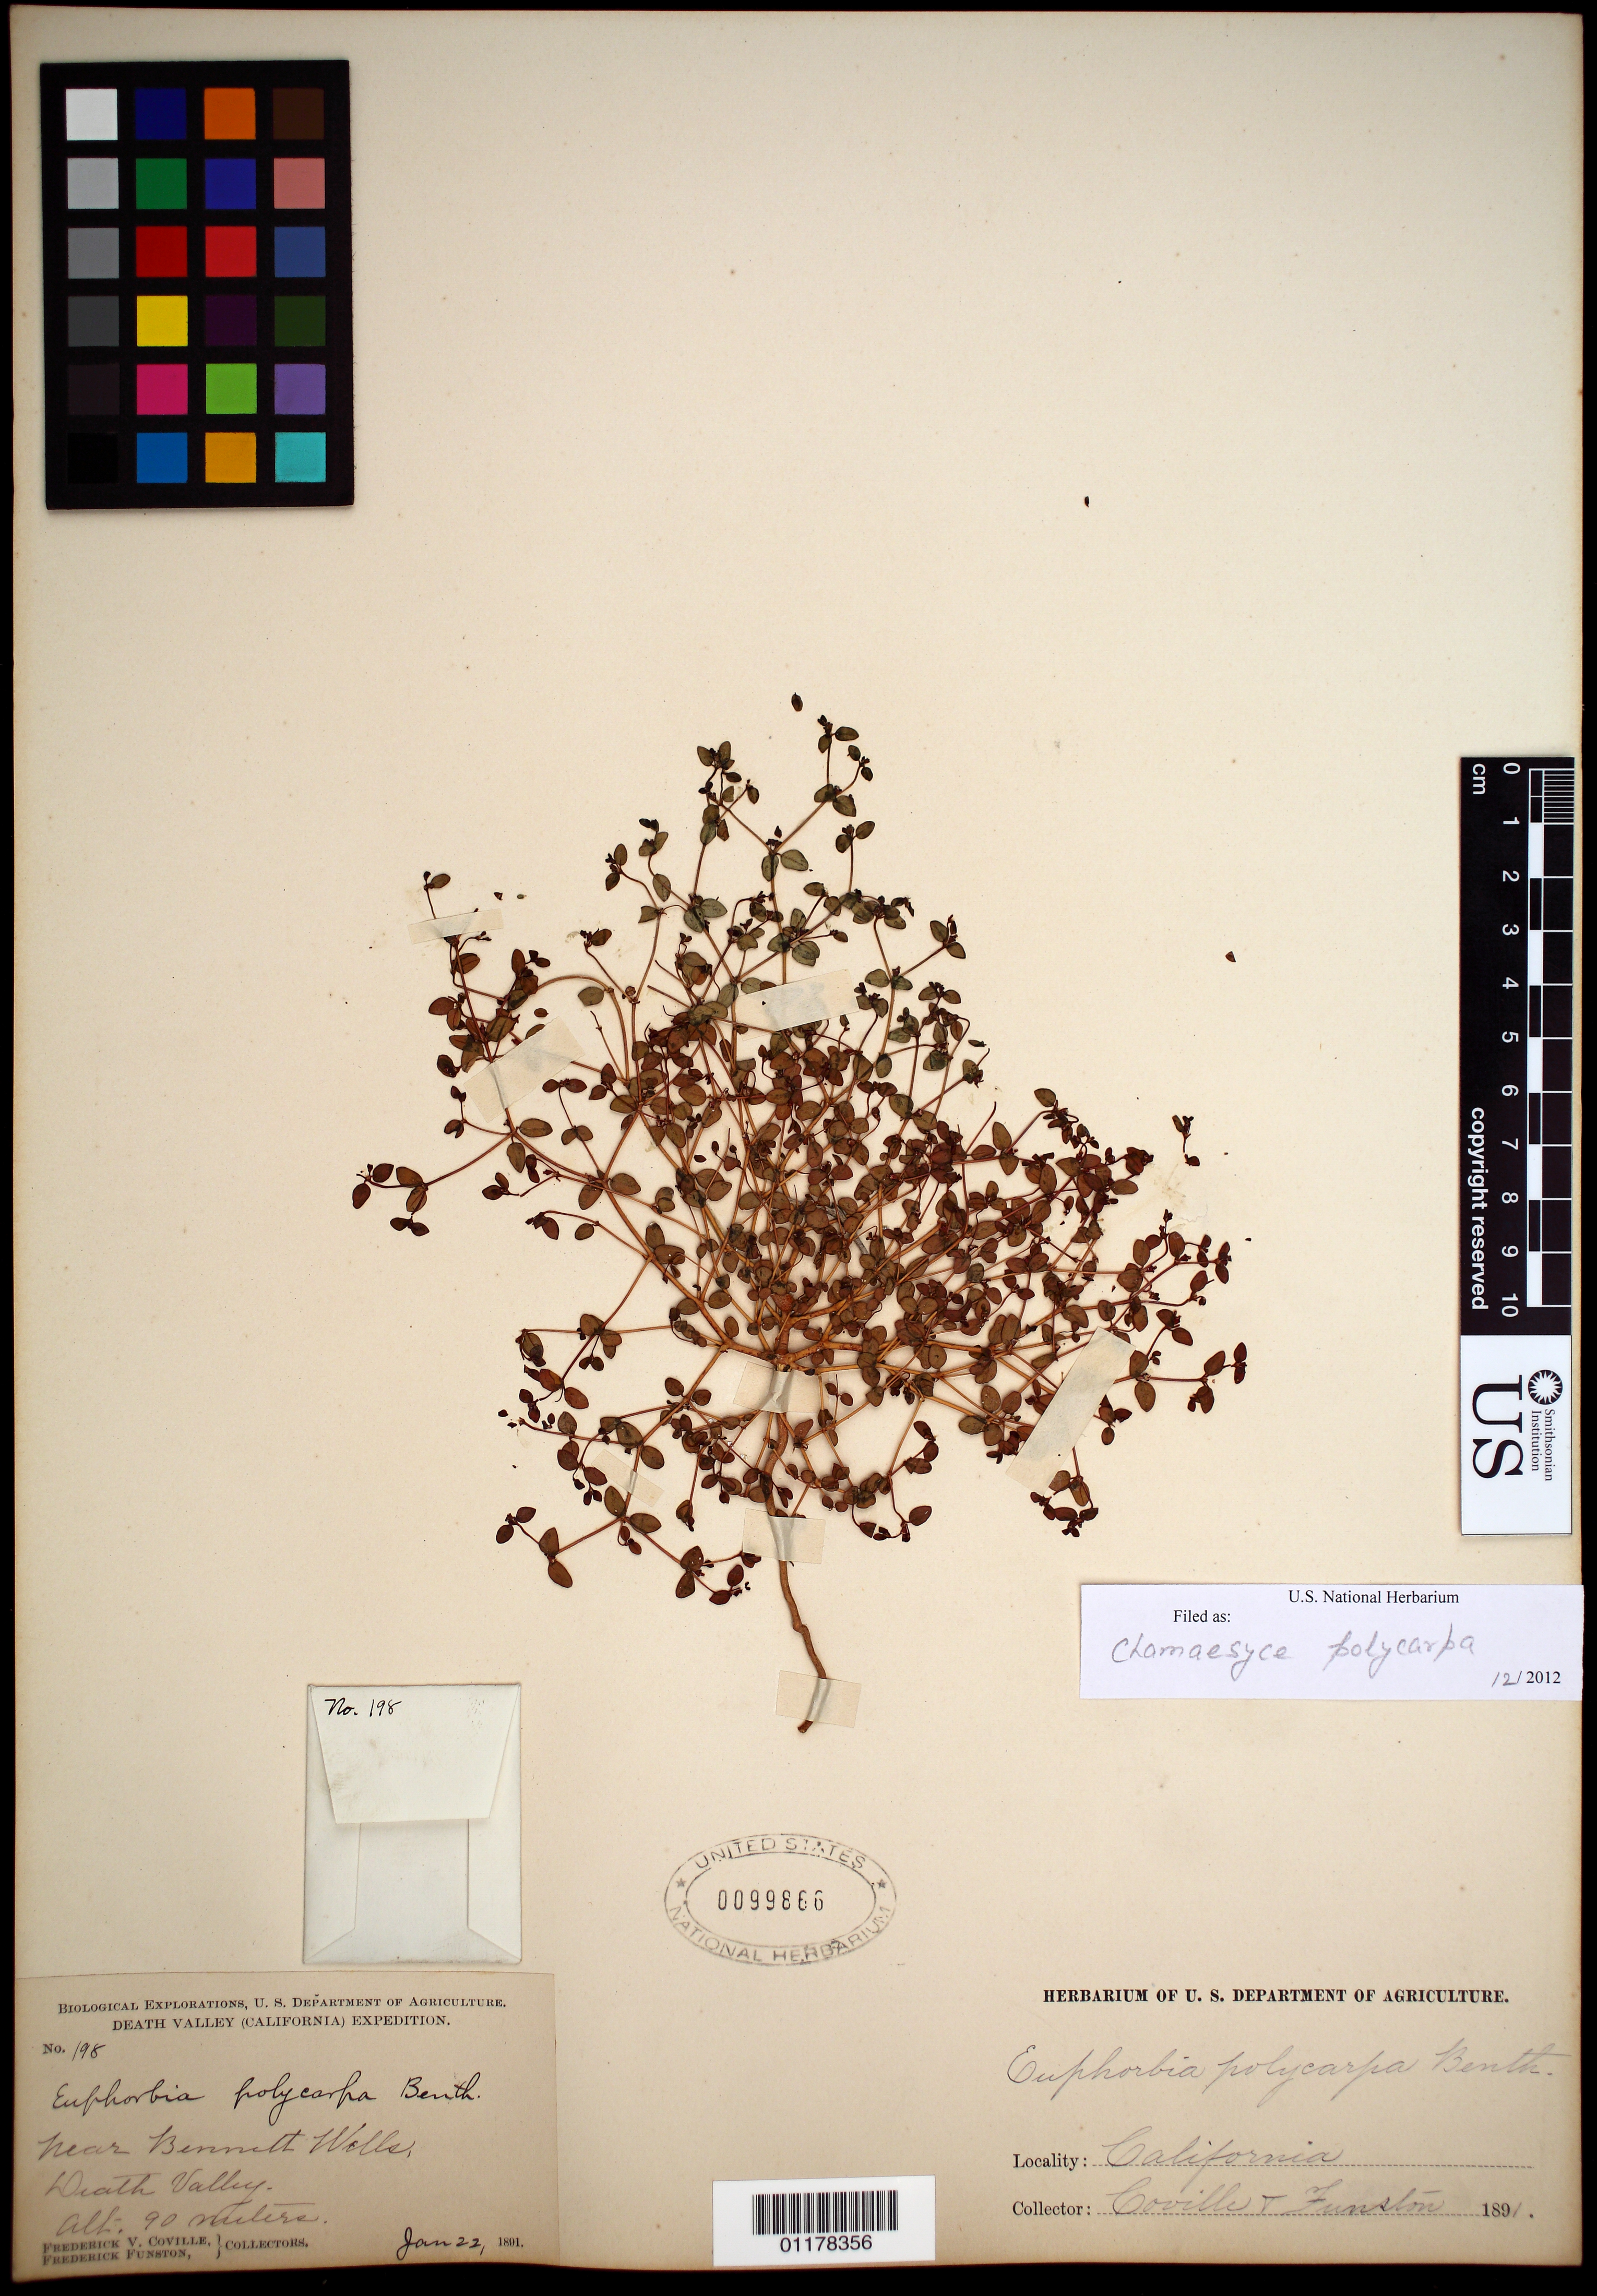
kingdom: Plantae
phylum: Tracheophyta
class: Magnoliopsida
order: Malpighiales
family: Euphorbiaceae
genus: Euphorbia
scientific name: Euphorbia polycarpa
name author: Benth.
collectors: F. V. Coville & F. Funston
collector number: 198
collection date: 1891-01-22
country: United States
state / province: California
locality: Near Bennett Walls.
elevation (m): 90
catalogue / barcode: US 99866